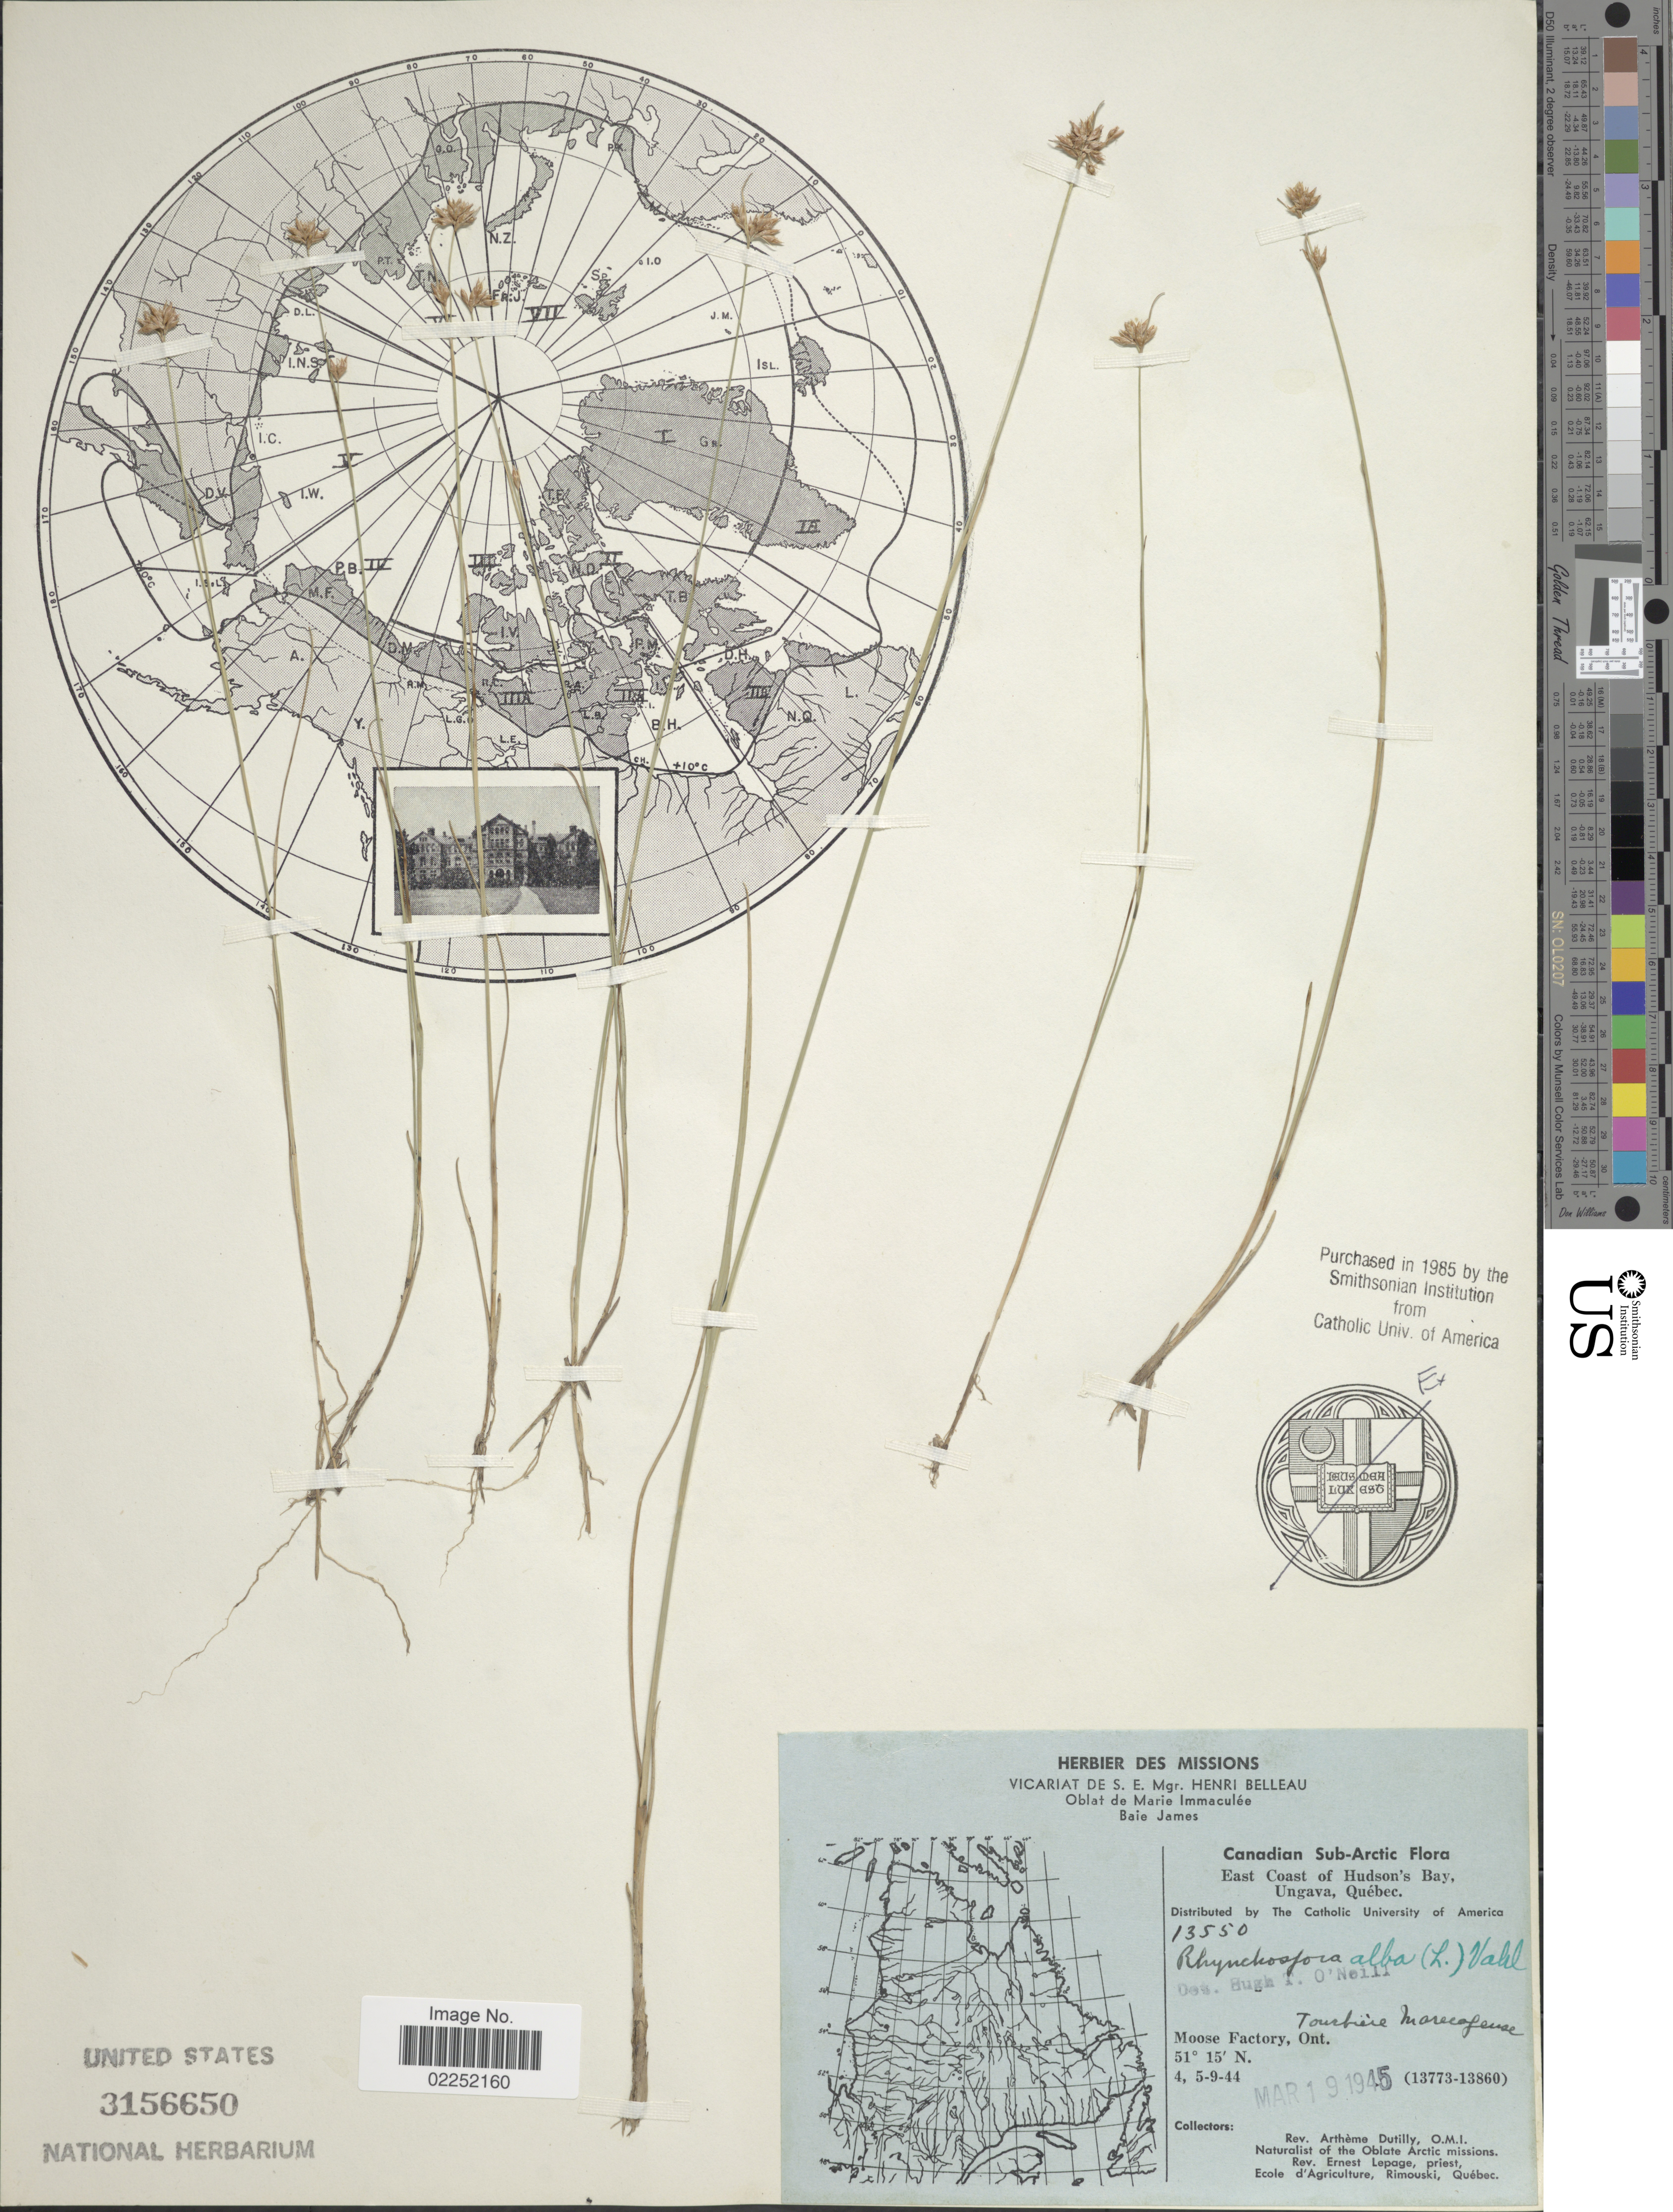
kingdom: Plantae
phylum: Tracheophyta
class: Liliopsida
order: Poales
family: Cyperaceae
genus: Rhynchospora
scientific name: Rhynchospora alba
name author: (L.) Vahl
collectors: A. Dutilly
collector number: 13550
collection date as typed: Transcribed d/m/y: 4/9/44 to 5/9/44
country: Canada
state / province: Ontario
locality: Canadian Sub-Arctic, East Coast of Hudson Bay, Ungava, Tourbiere Marecageuse, Moose Factory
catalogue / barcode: US 3156650